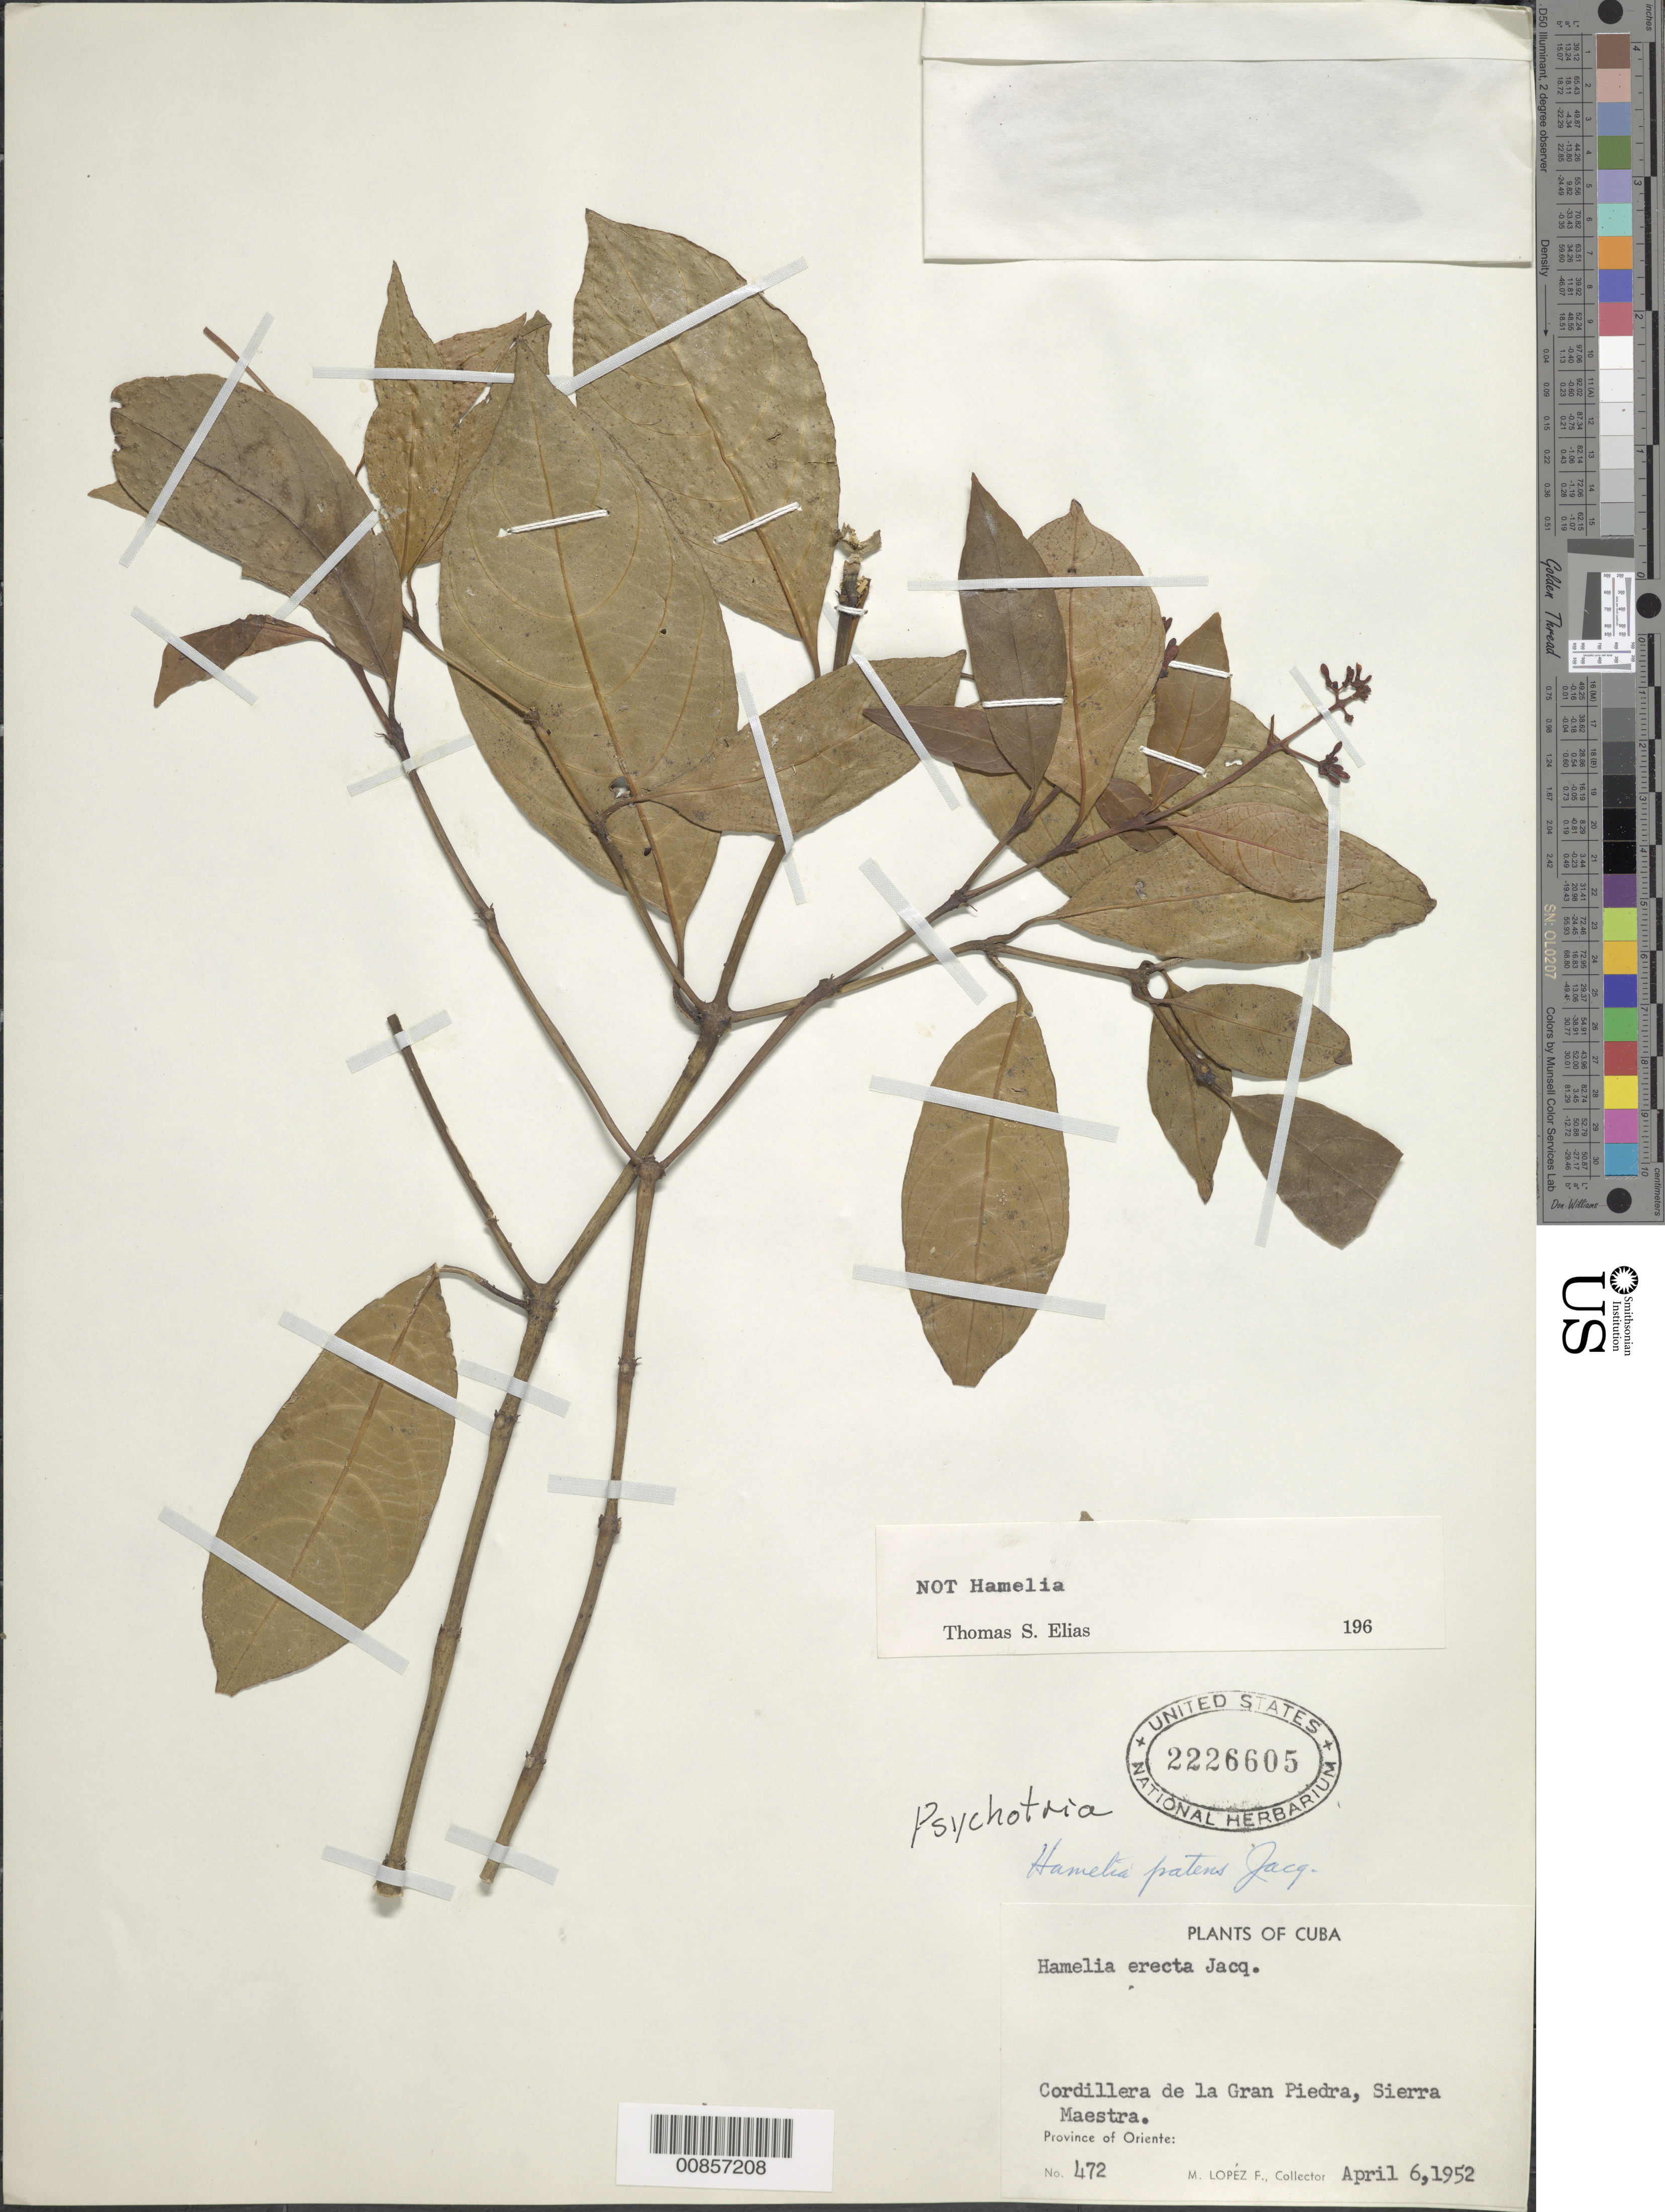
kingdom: Plantae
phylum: Tracheophyta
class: Magnoliopsida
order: Gentianales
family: Rubiaceae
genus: Psychotria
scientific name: Psychotria sp.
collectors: M. López Figueiras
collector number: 472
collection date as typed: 06 Apr 1952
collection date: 1952-04-06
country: Cuba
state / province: Oriente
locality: Cordillera de la Gran Piedra, Sierra Maestra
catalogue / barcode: US 2226605